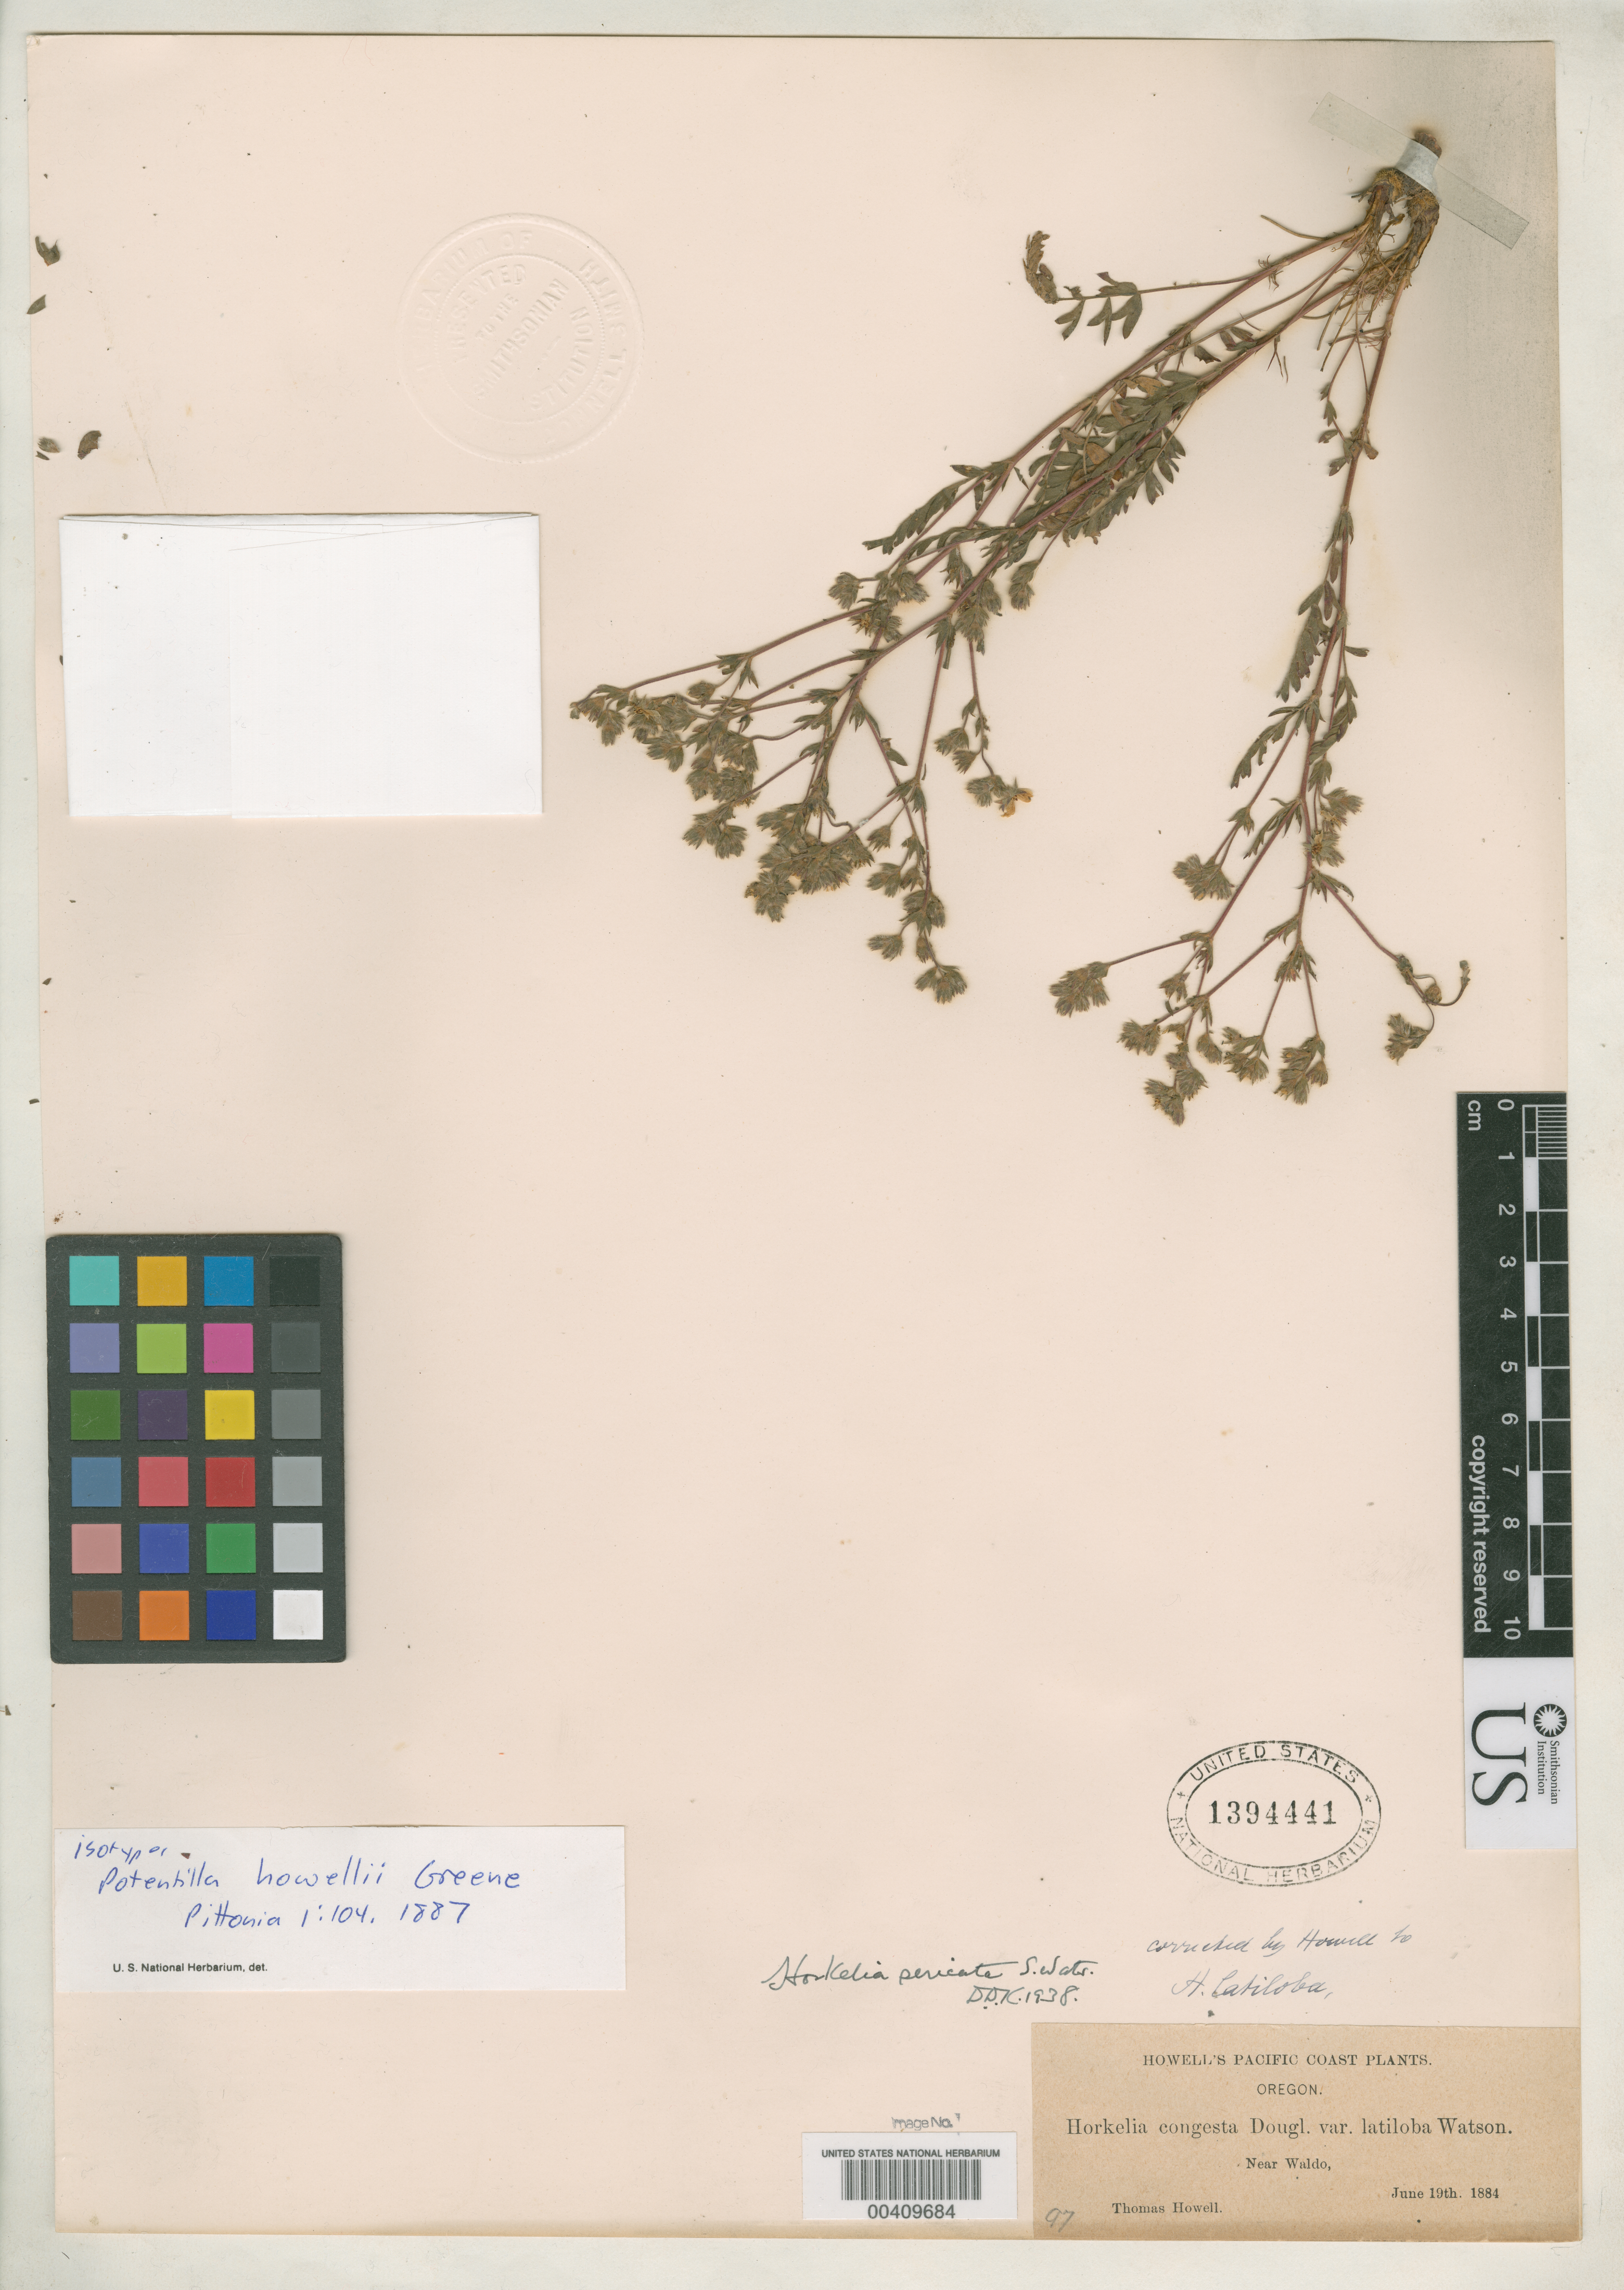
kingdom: Plantae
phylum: Tracheophyta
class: Magnoliopsida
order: Rosales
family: Rosaceae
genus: Potentilla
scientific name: Potentilla howellii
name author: Greene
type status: Isotype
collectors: T. Howell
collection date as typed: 19 Jun 1884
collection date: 1884-06-19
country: United States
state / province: Oregon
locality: Near Waldo.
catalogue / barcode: US 1394441